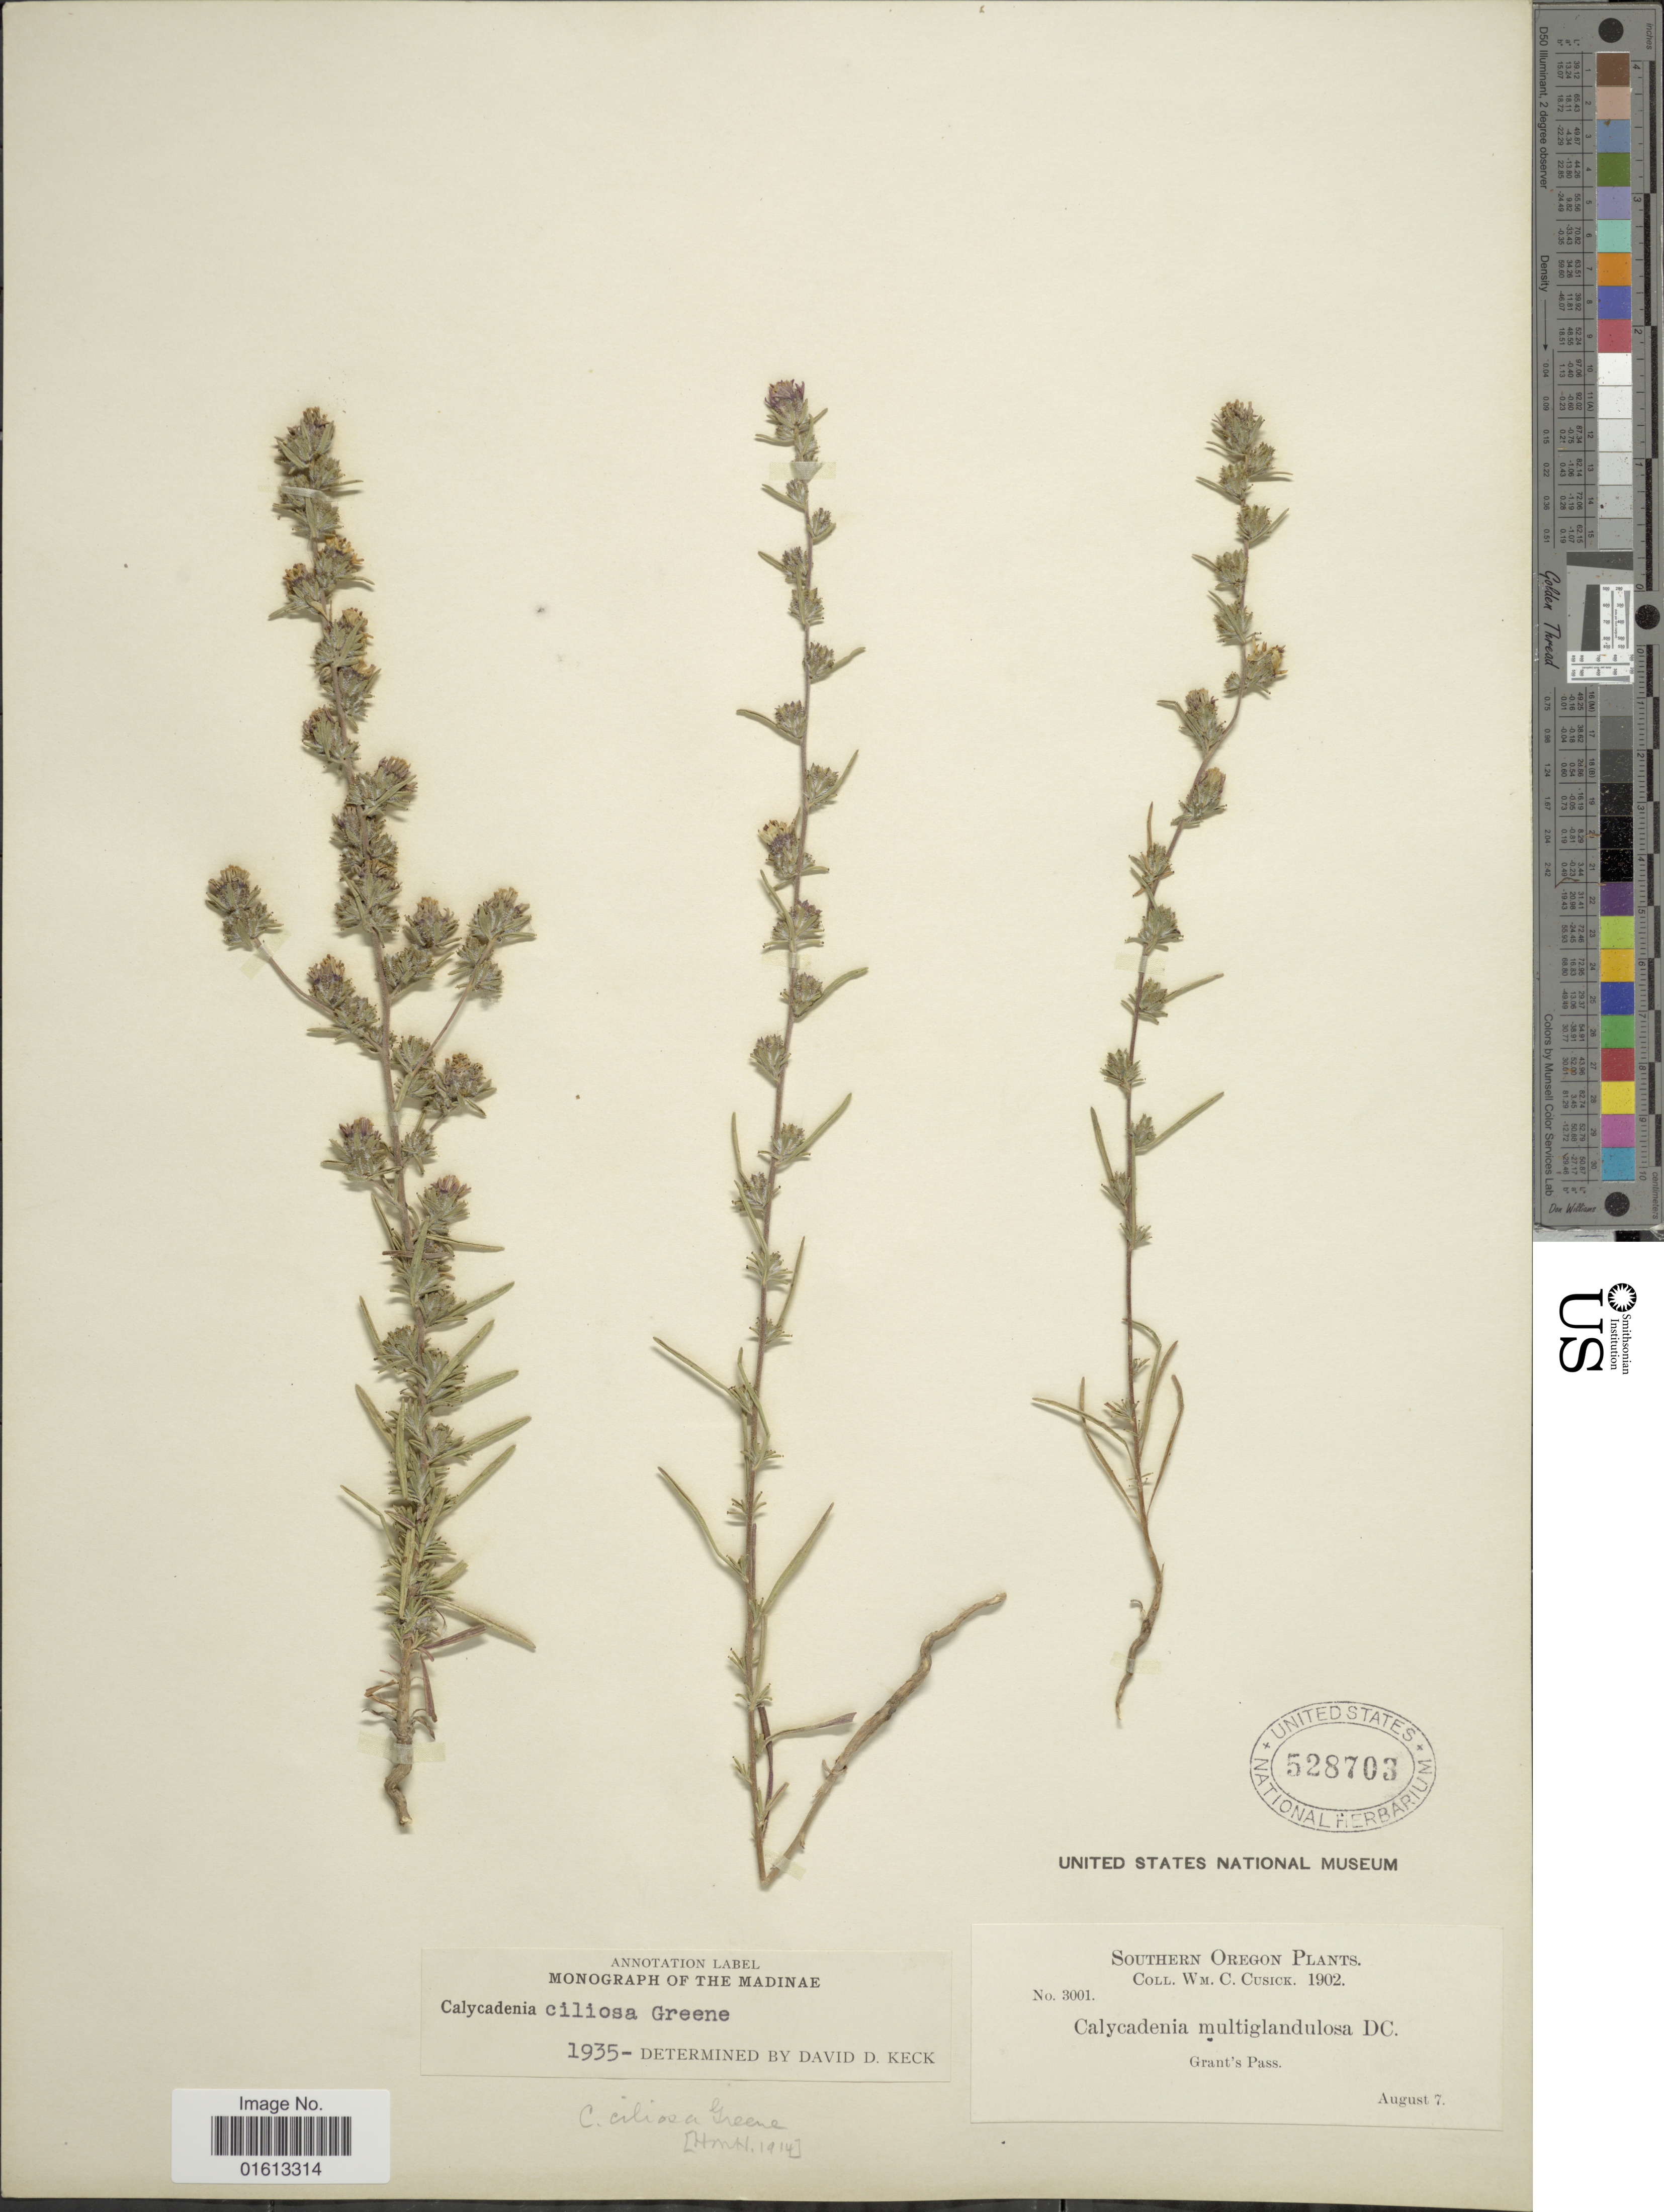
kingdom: Plantae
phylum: Tracheophyta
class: Magnoliopsida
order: Asterales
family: Asteraceae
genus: Calycadenia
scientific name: Calycadenia ciliosa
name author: Greene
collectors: W. C. Cusick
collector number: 3001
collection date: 1902-08-07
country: United States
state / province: Oregon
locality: Southern Oregon, Grant's Pass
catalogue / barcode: US 528703